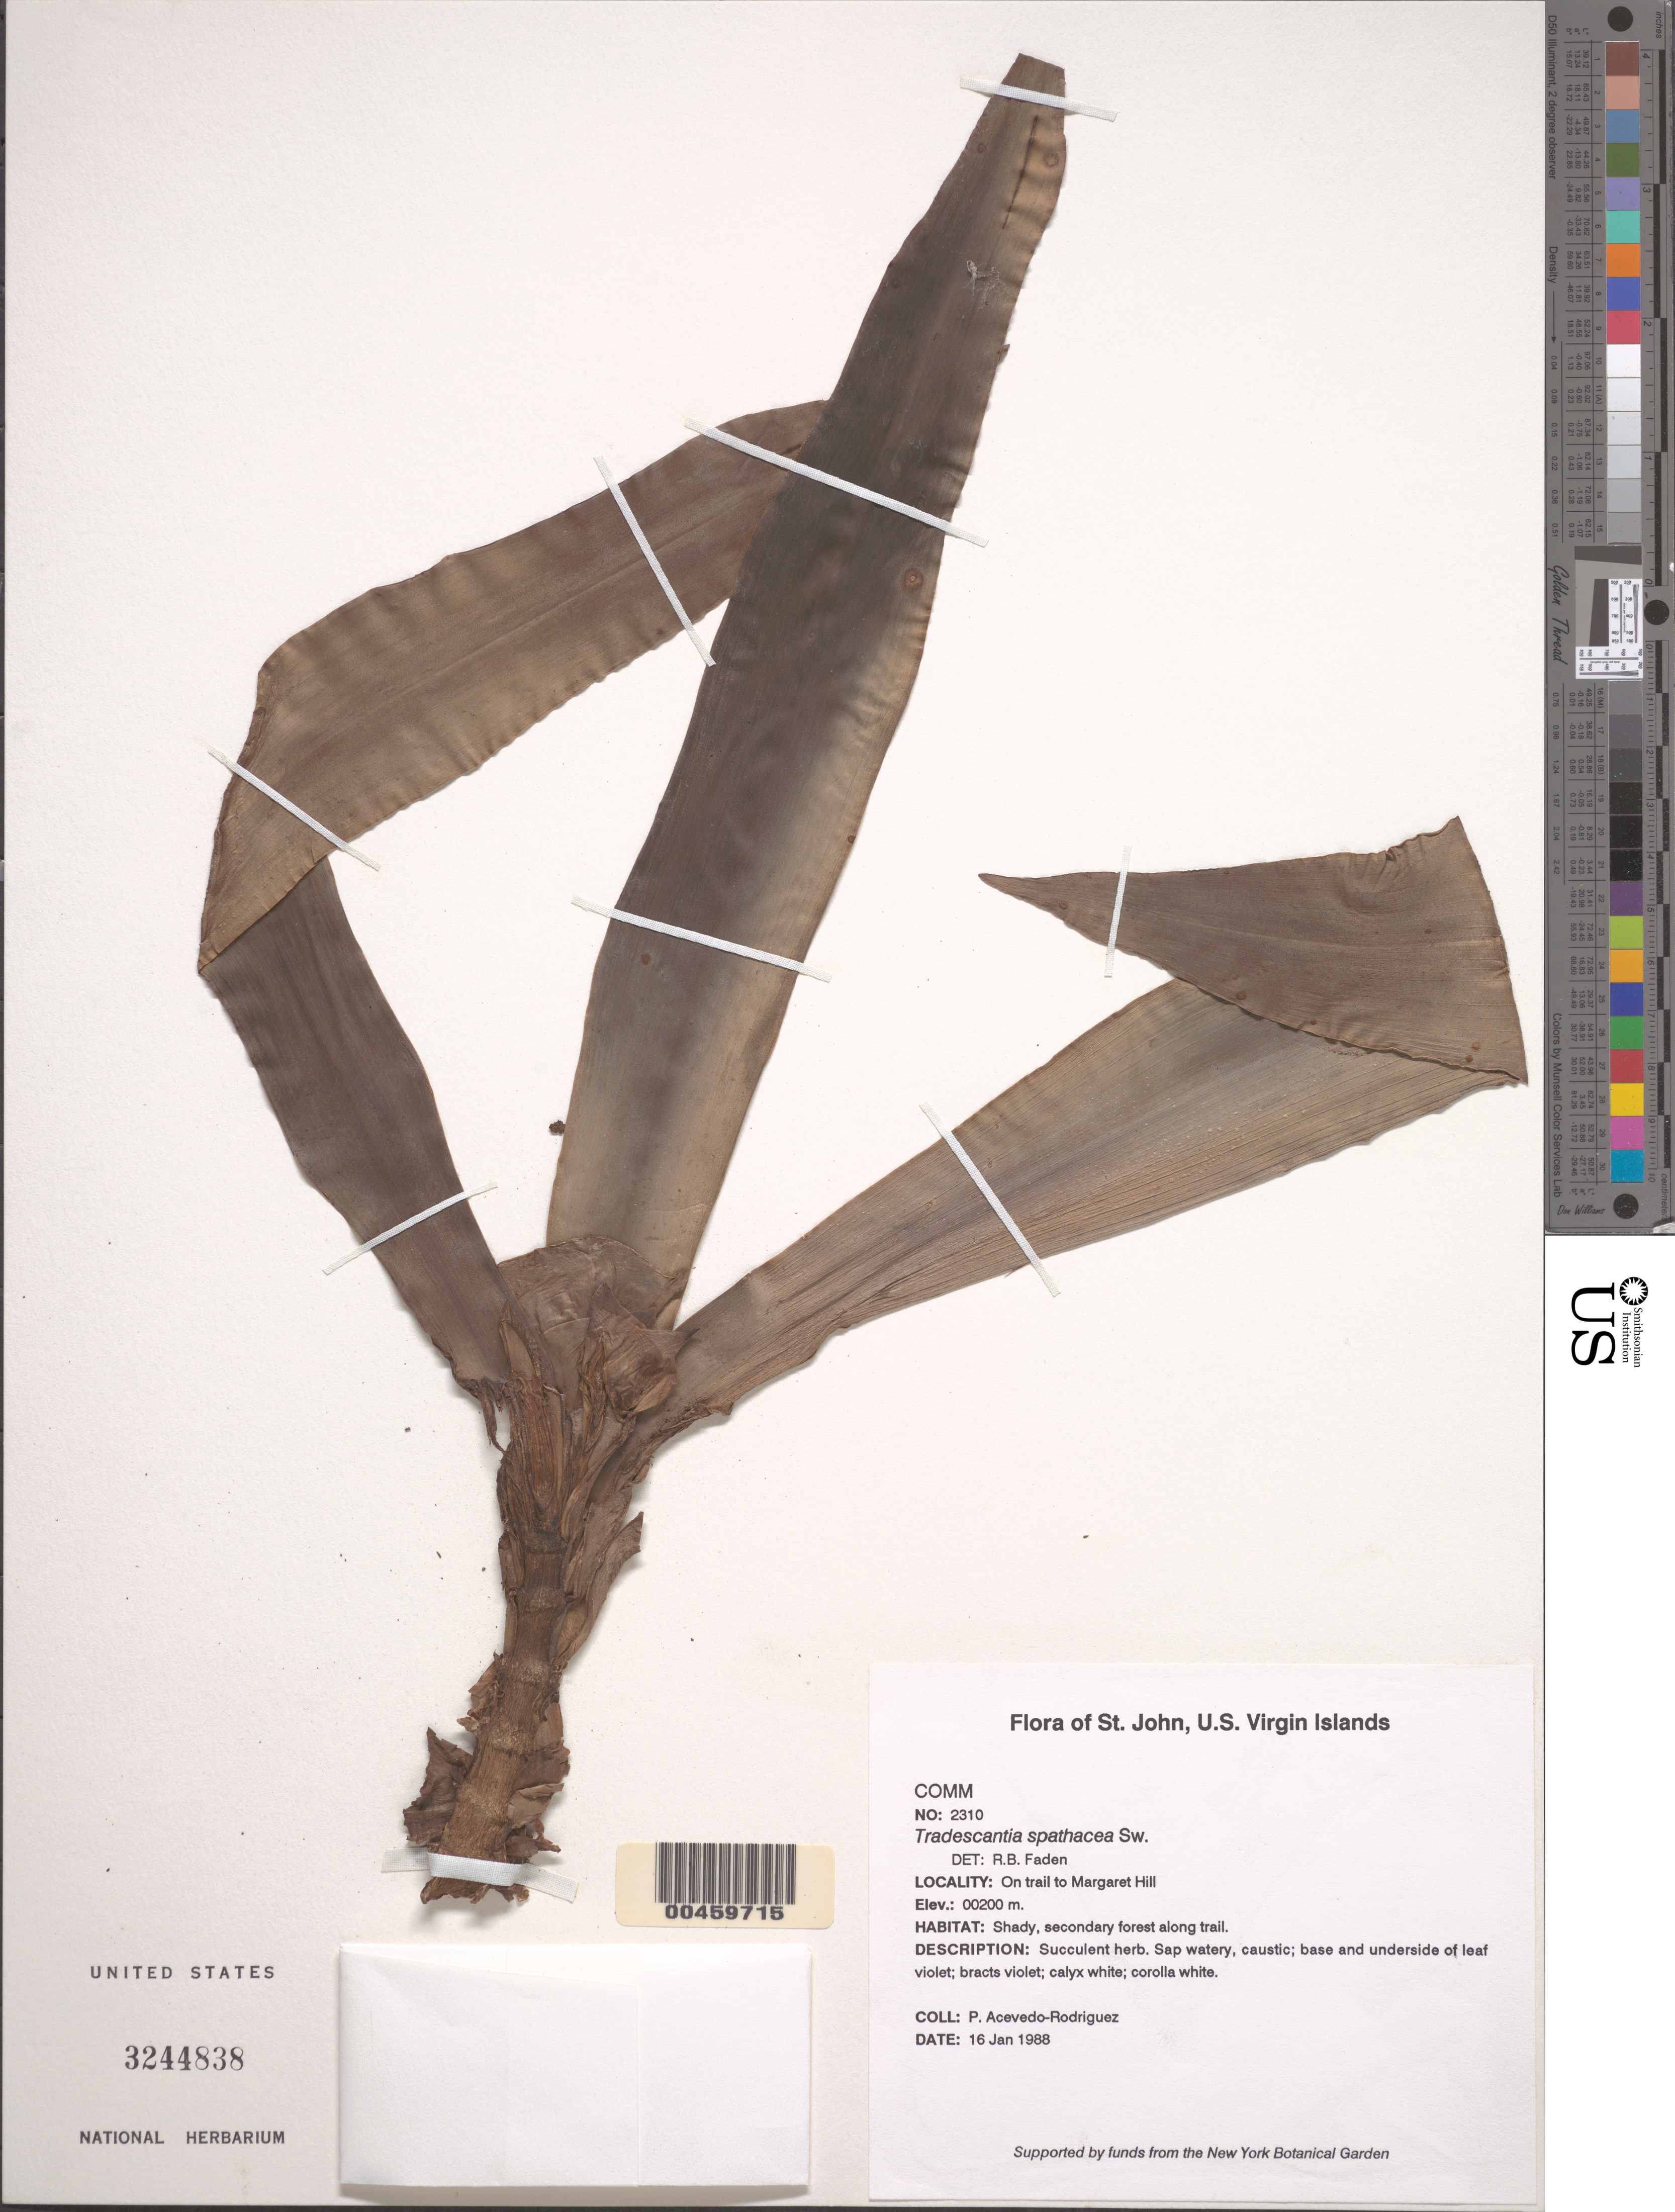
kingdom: Plantae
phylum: Tracheophyta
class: Liliopsida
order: Commelinales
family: Commelinaceae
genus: Tradescantia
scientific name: Tradescantia spathacea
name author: Sw.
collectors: P. Acevedo-Rodr.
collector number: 2310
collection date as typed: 16 Jan 1988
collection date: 1988-01-16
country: U.S. Virgin Islands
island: St. John Island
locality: Margaret hill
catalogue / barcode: US 3244838